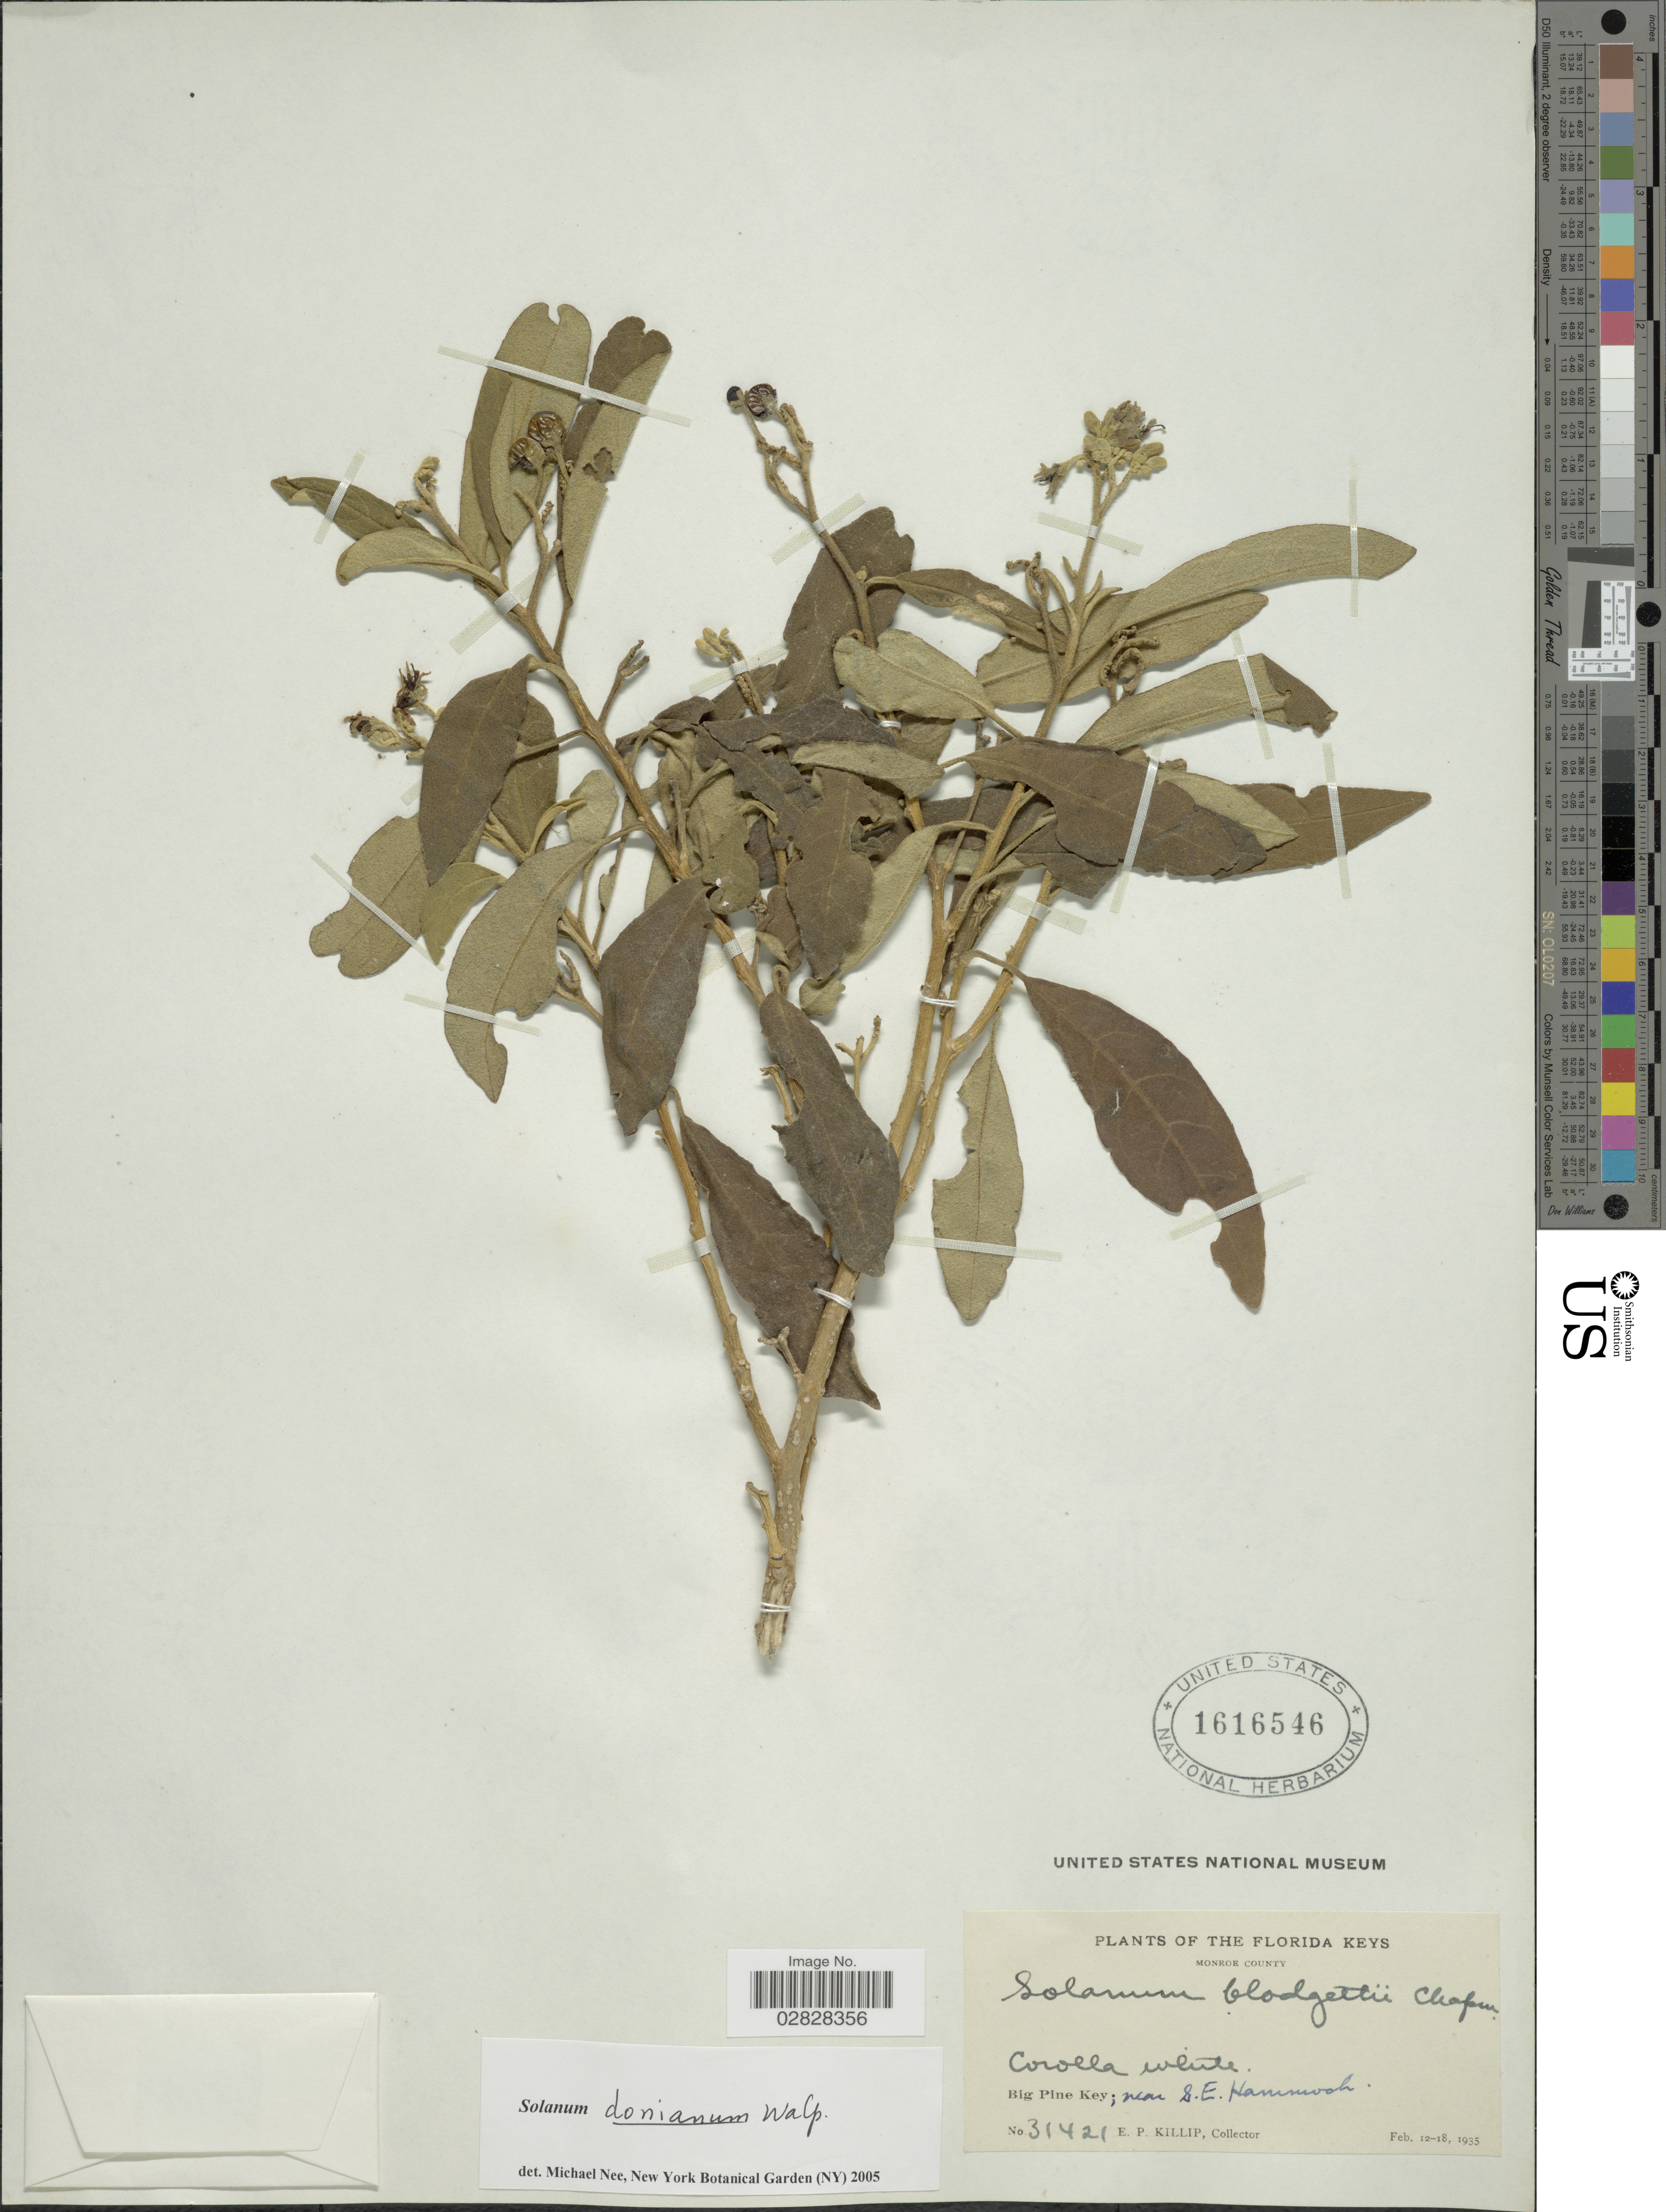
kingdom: Plantae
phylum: Tracheophyta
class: Magnoliopsida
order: Solanales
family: Solanaceae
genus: Solanum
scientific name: Solanum donianum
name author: Walp.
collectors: E. P. Killip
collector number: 31421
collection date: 1935-02-12/1935-02-18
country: United States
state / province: Florida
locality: Florida Keys. Monroe County. Big Pine Key; near S.E. Hammock.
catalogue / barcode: US 1616546